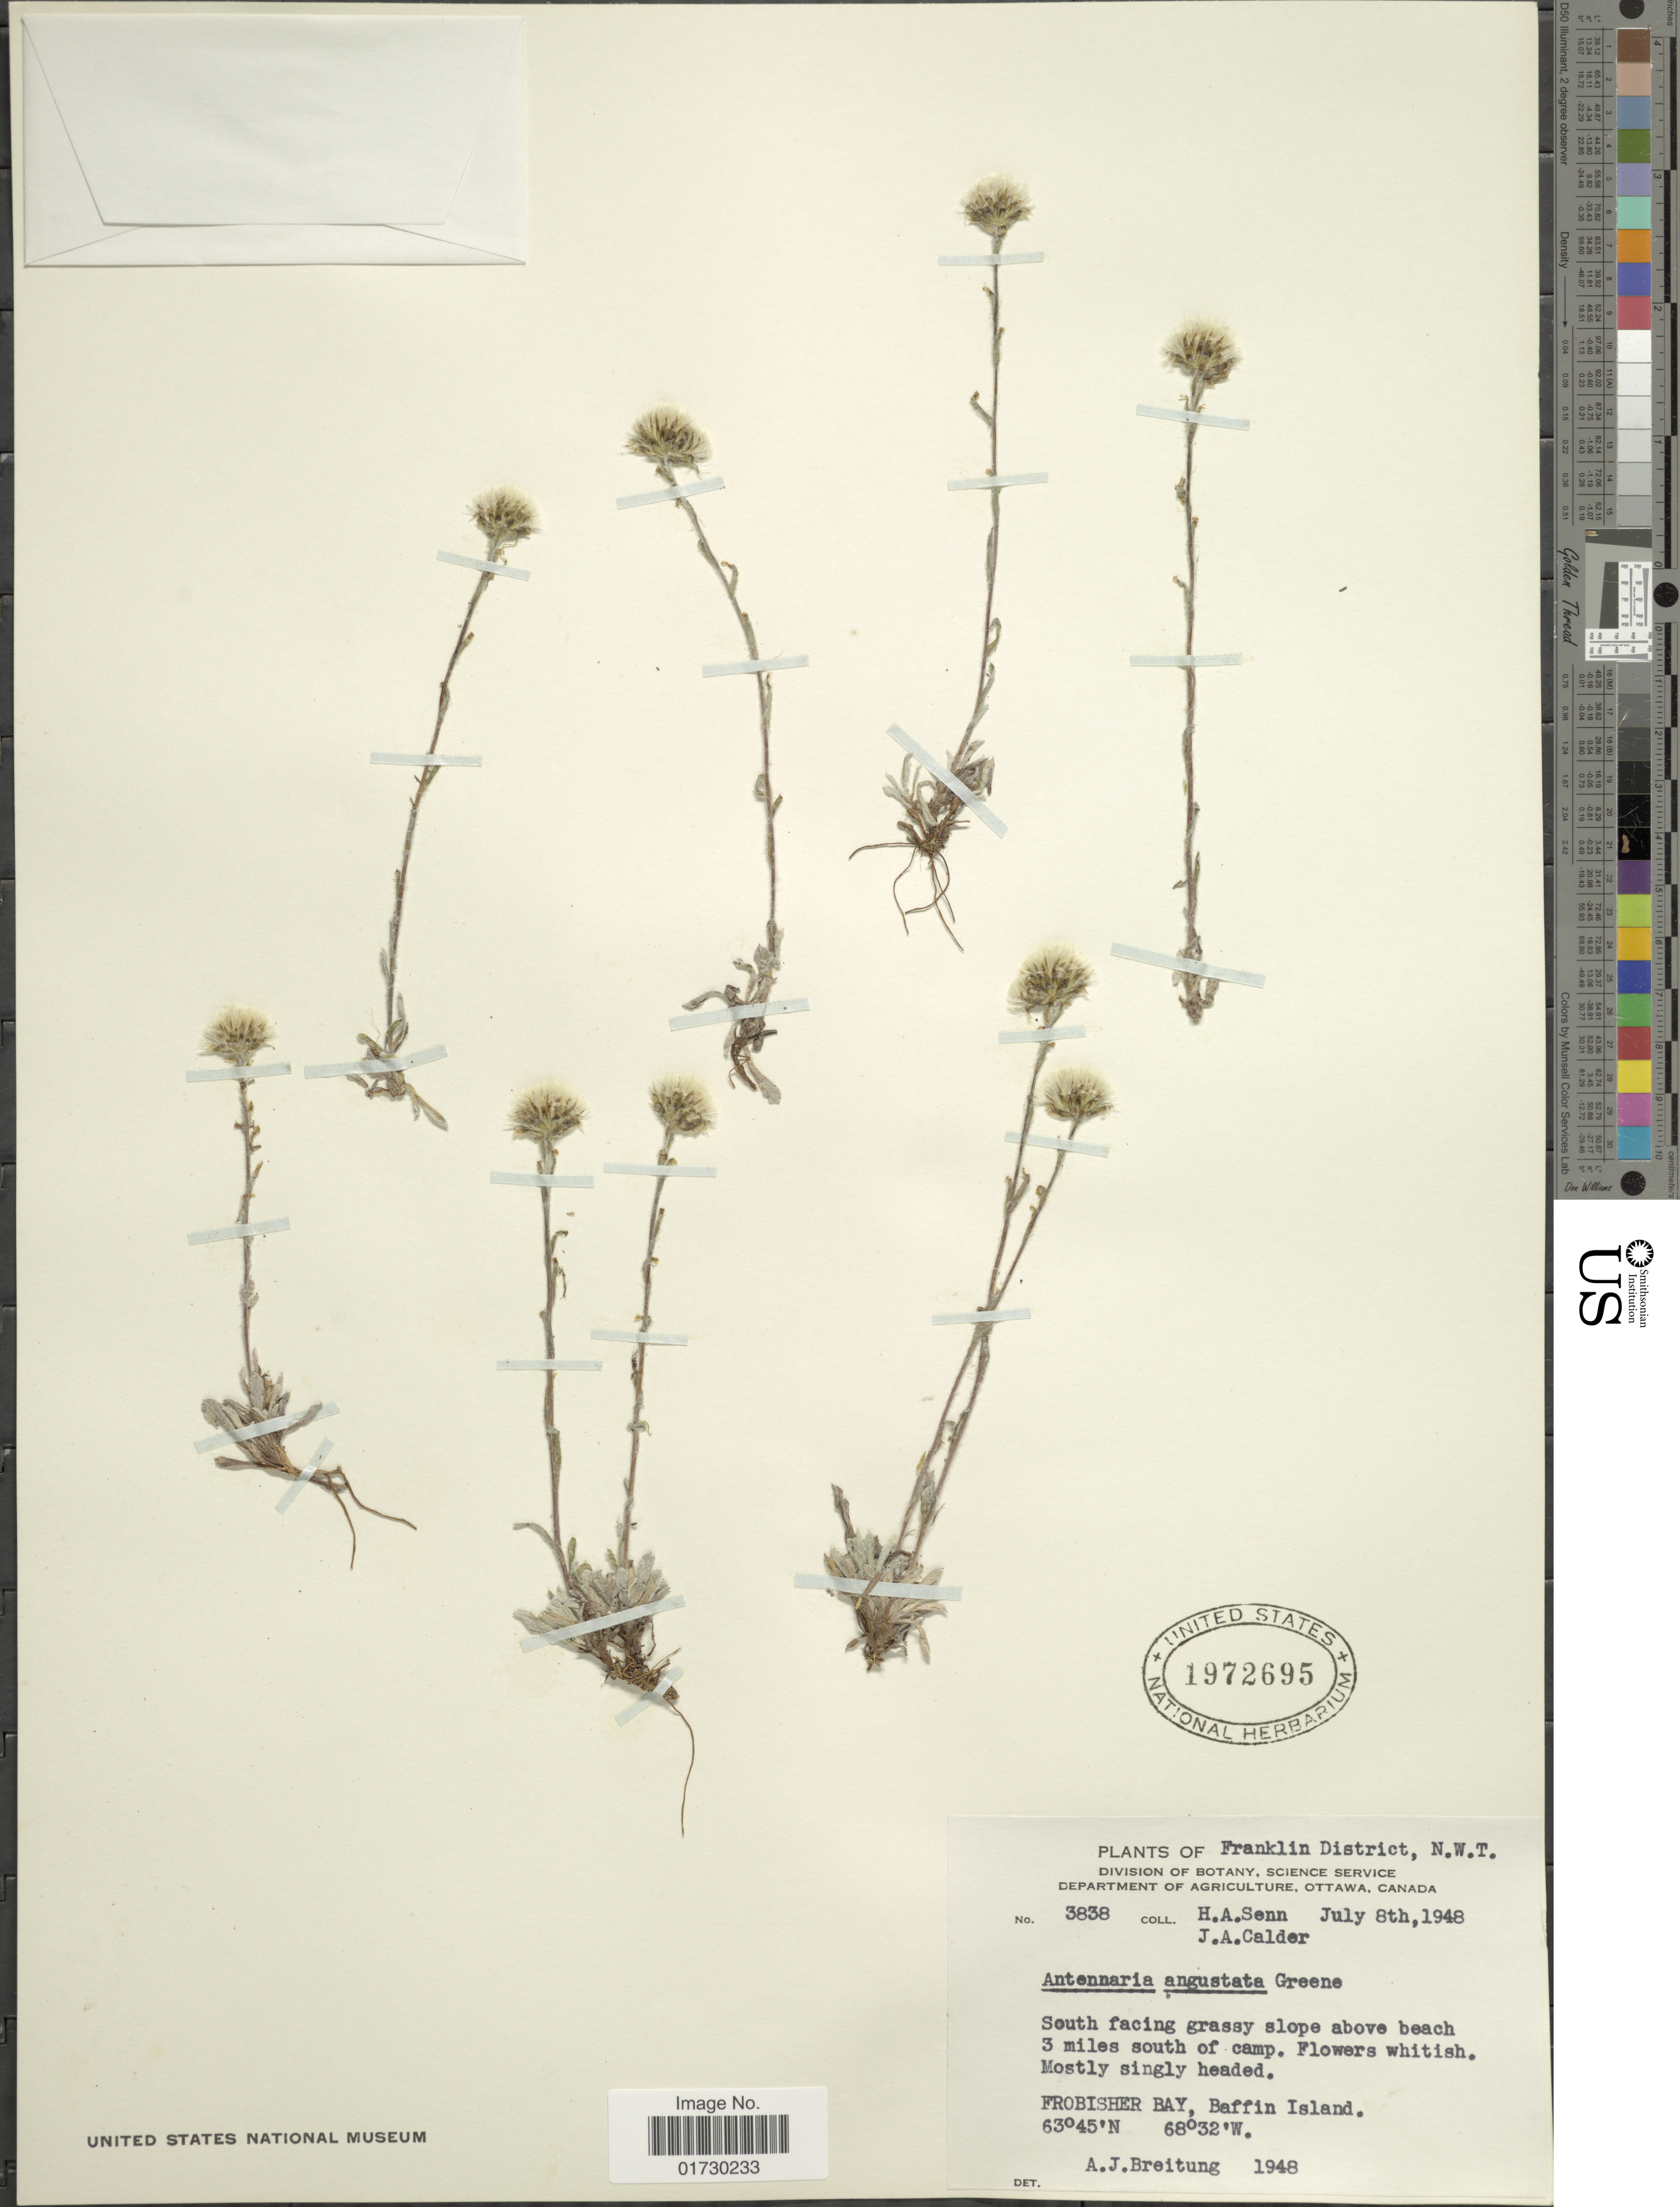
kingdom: Plantae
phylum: Tracheophyta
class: Magnoliopsida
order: Asterales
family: Asteraceae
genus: Antennaria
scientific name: Antennaria angustata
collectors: H. Senn & J. A. Calder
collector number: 3838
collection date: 1948-07-08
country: Canada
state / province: Northwest Territories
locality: Franklin District, N. W. T. South Facing grassy slope above beach 3 miles south of camp, Frobisher Bay, Baffin Island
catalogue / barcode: US 1972695